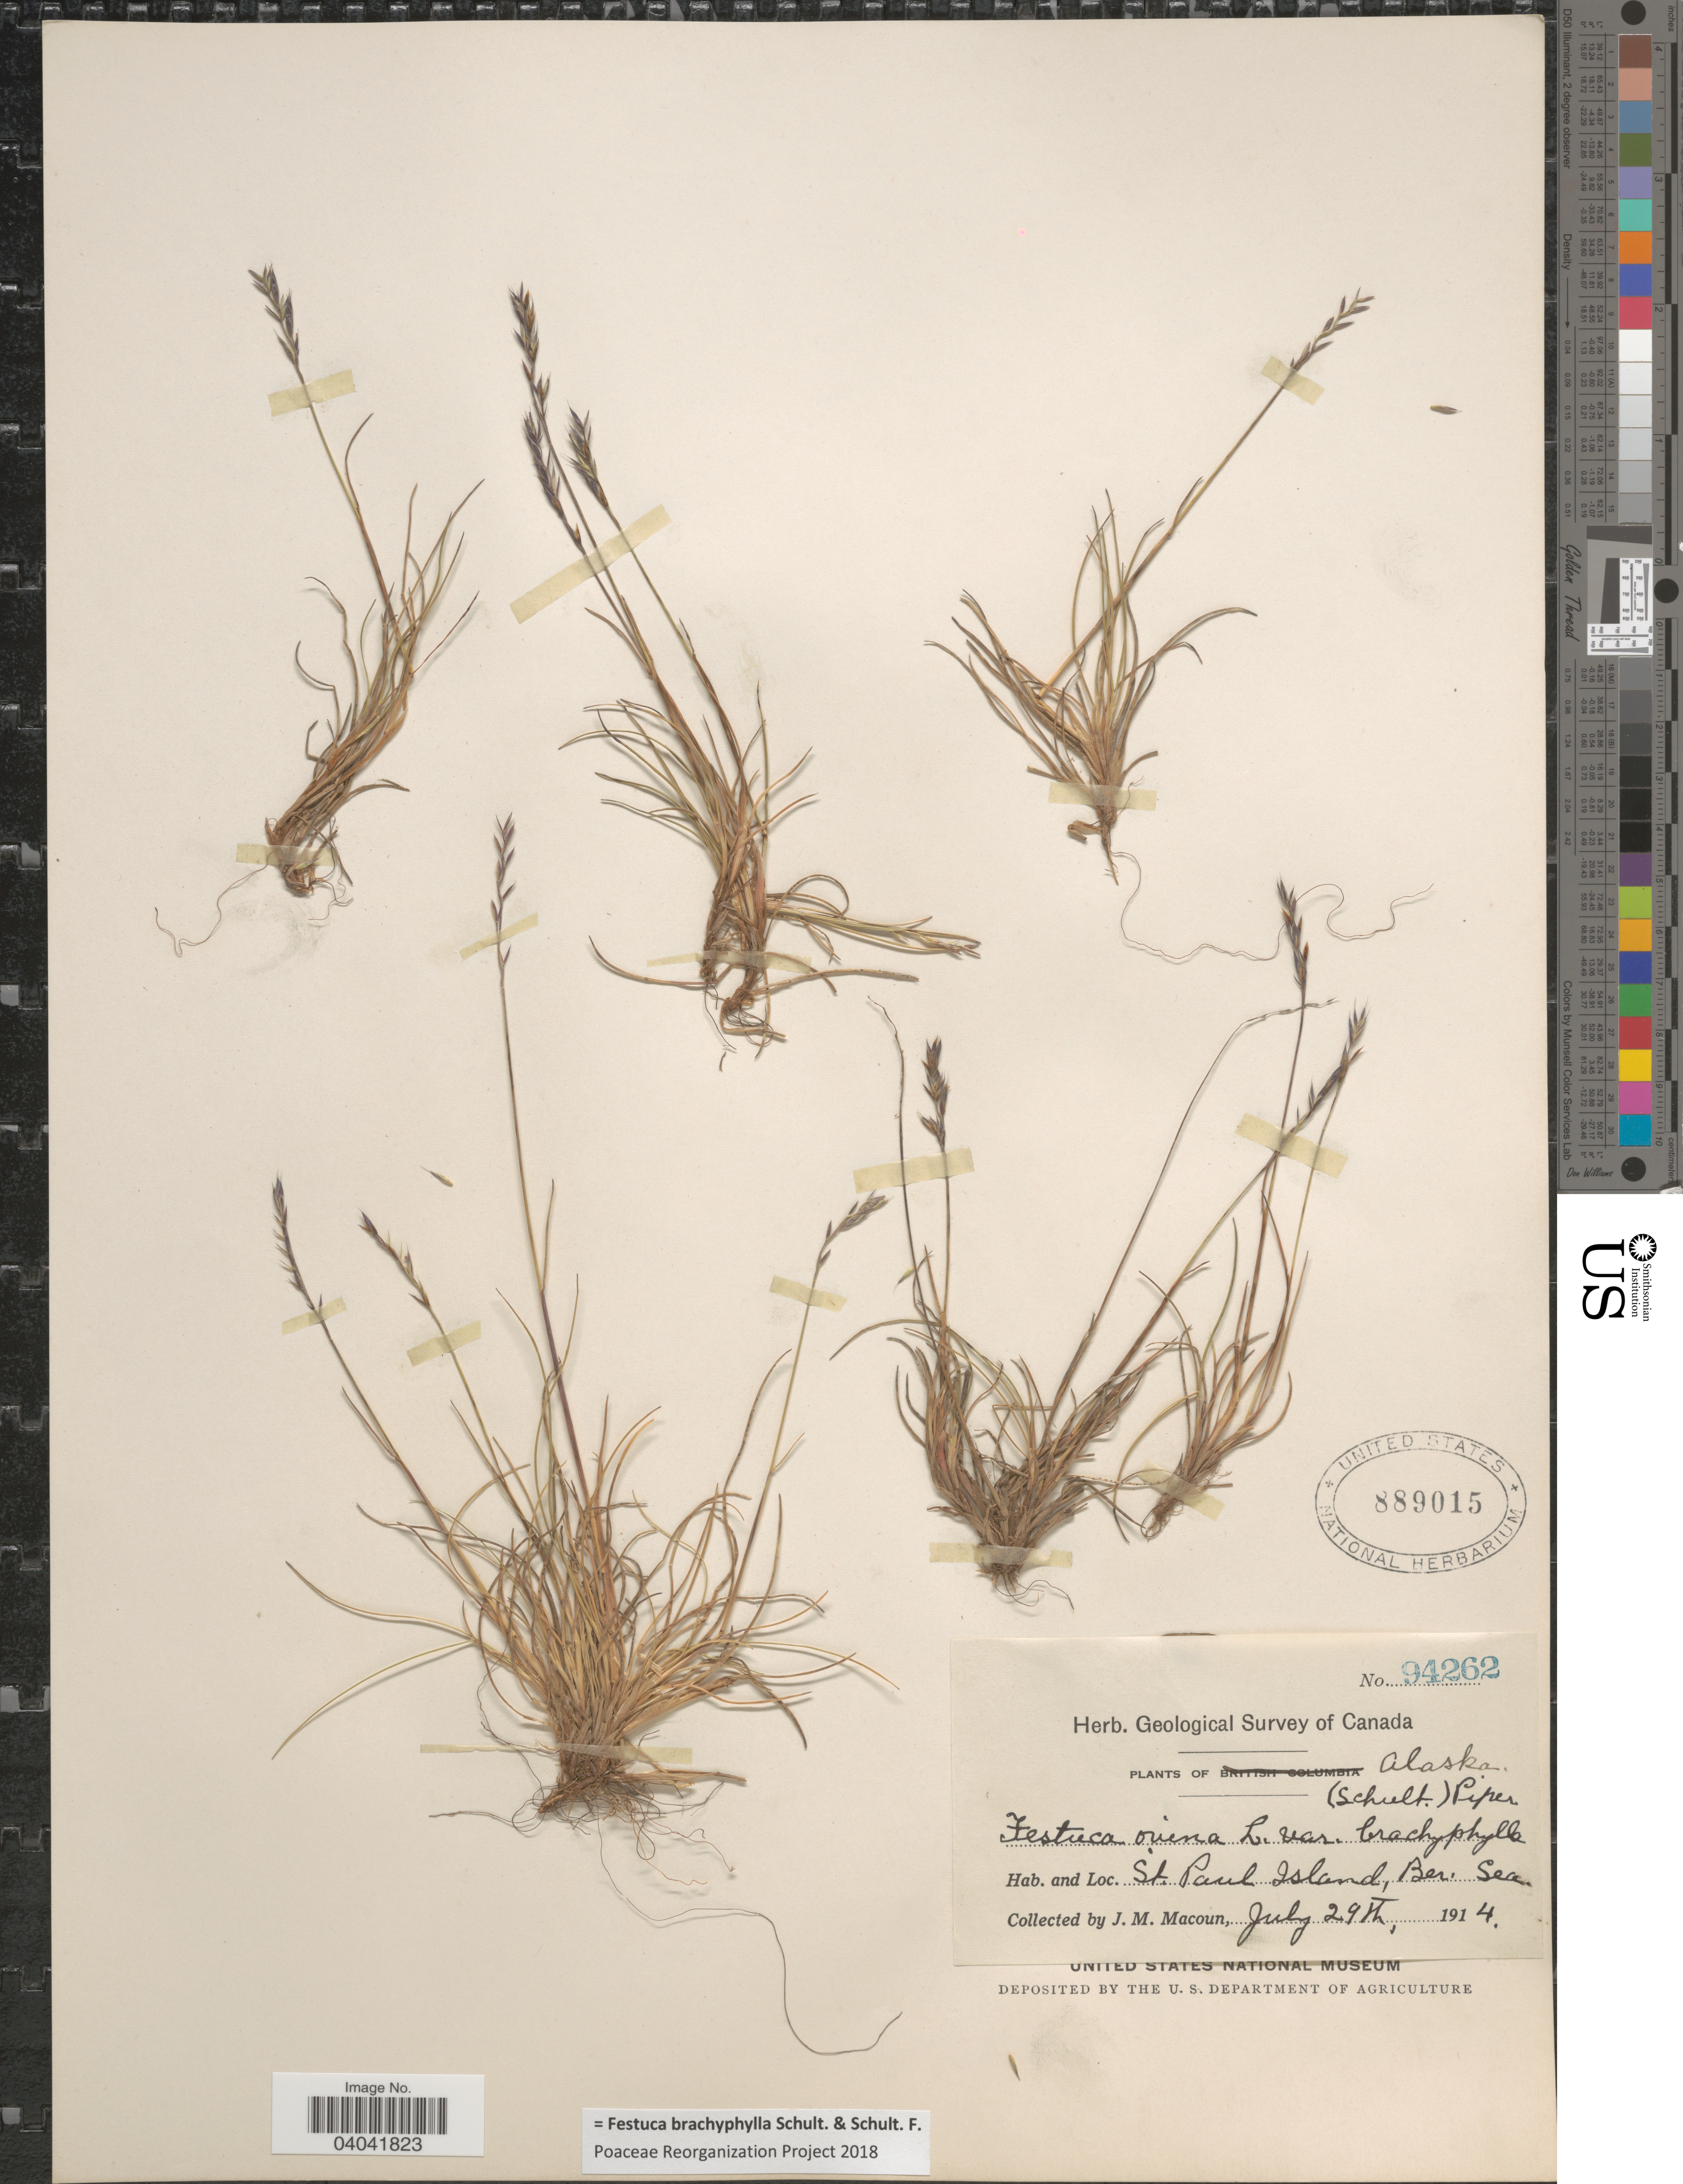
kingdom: Plantae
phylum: Tracheophyta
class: Liliopsida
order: Poales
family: Poaceae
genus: Festuca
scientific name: Festuca brachyphylla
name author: Schult. & Schult. f.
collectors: J. M. Macoun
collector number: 94262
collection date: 1914-07-29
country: United States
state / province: Alaska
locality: St. Paul Island, Ber. Sea.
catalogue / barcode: US 889015